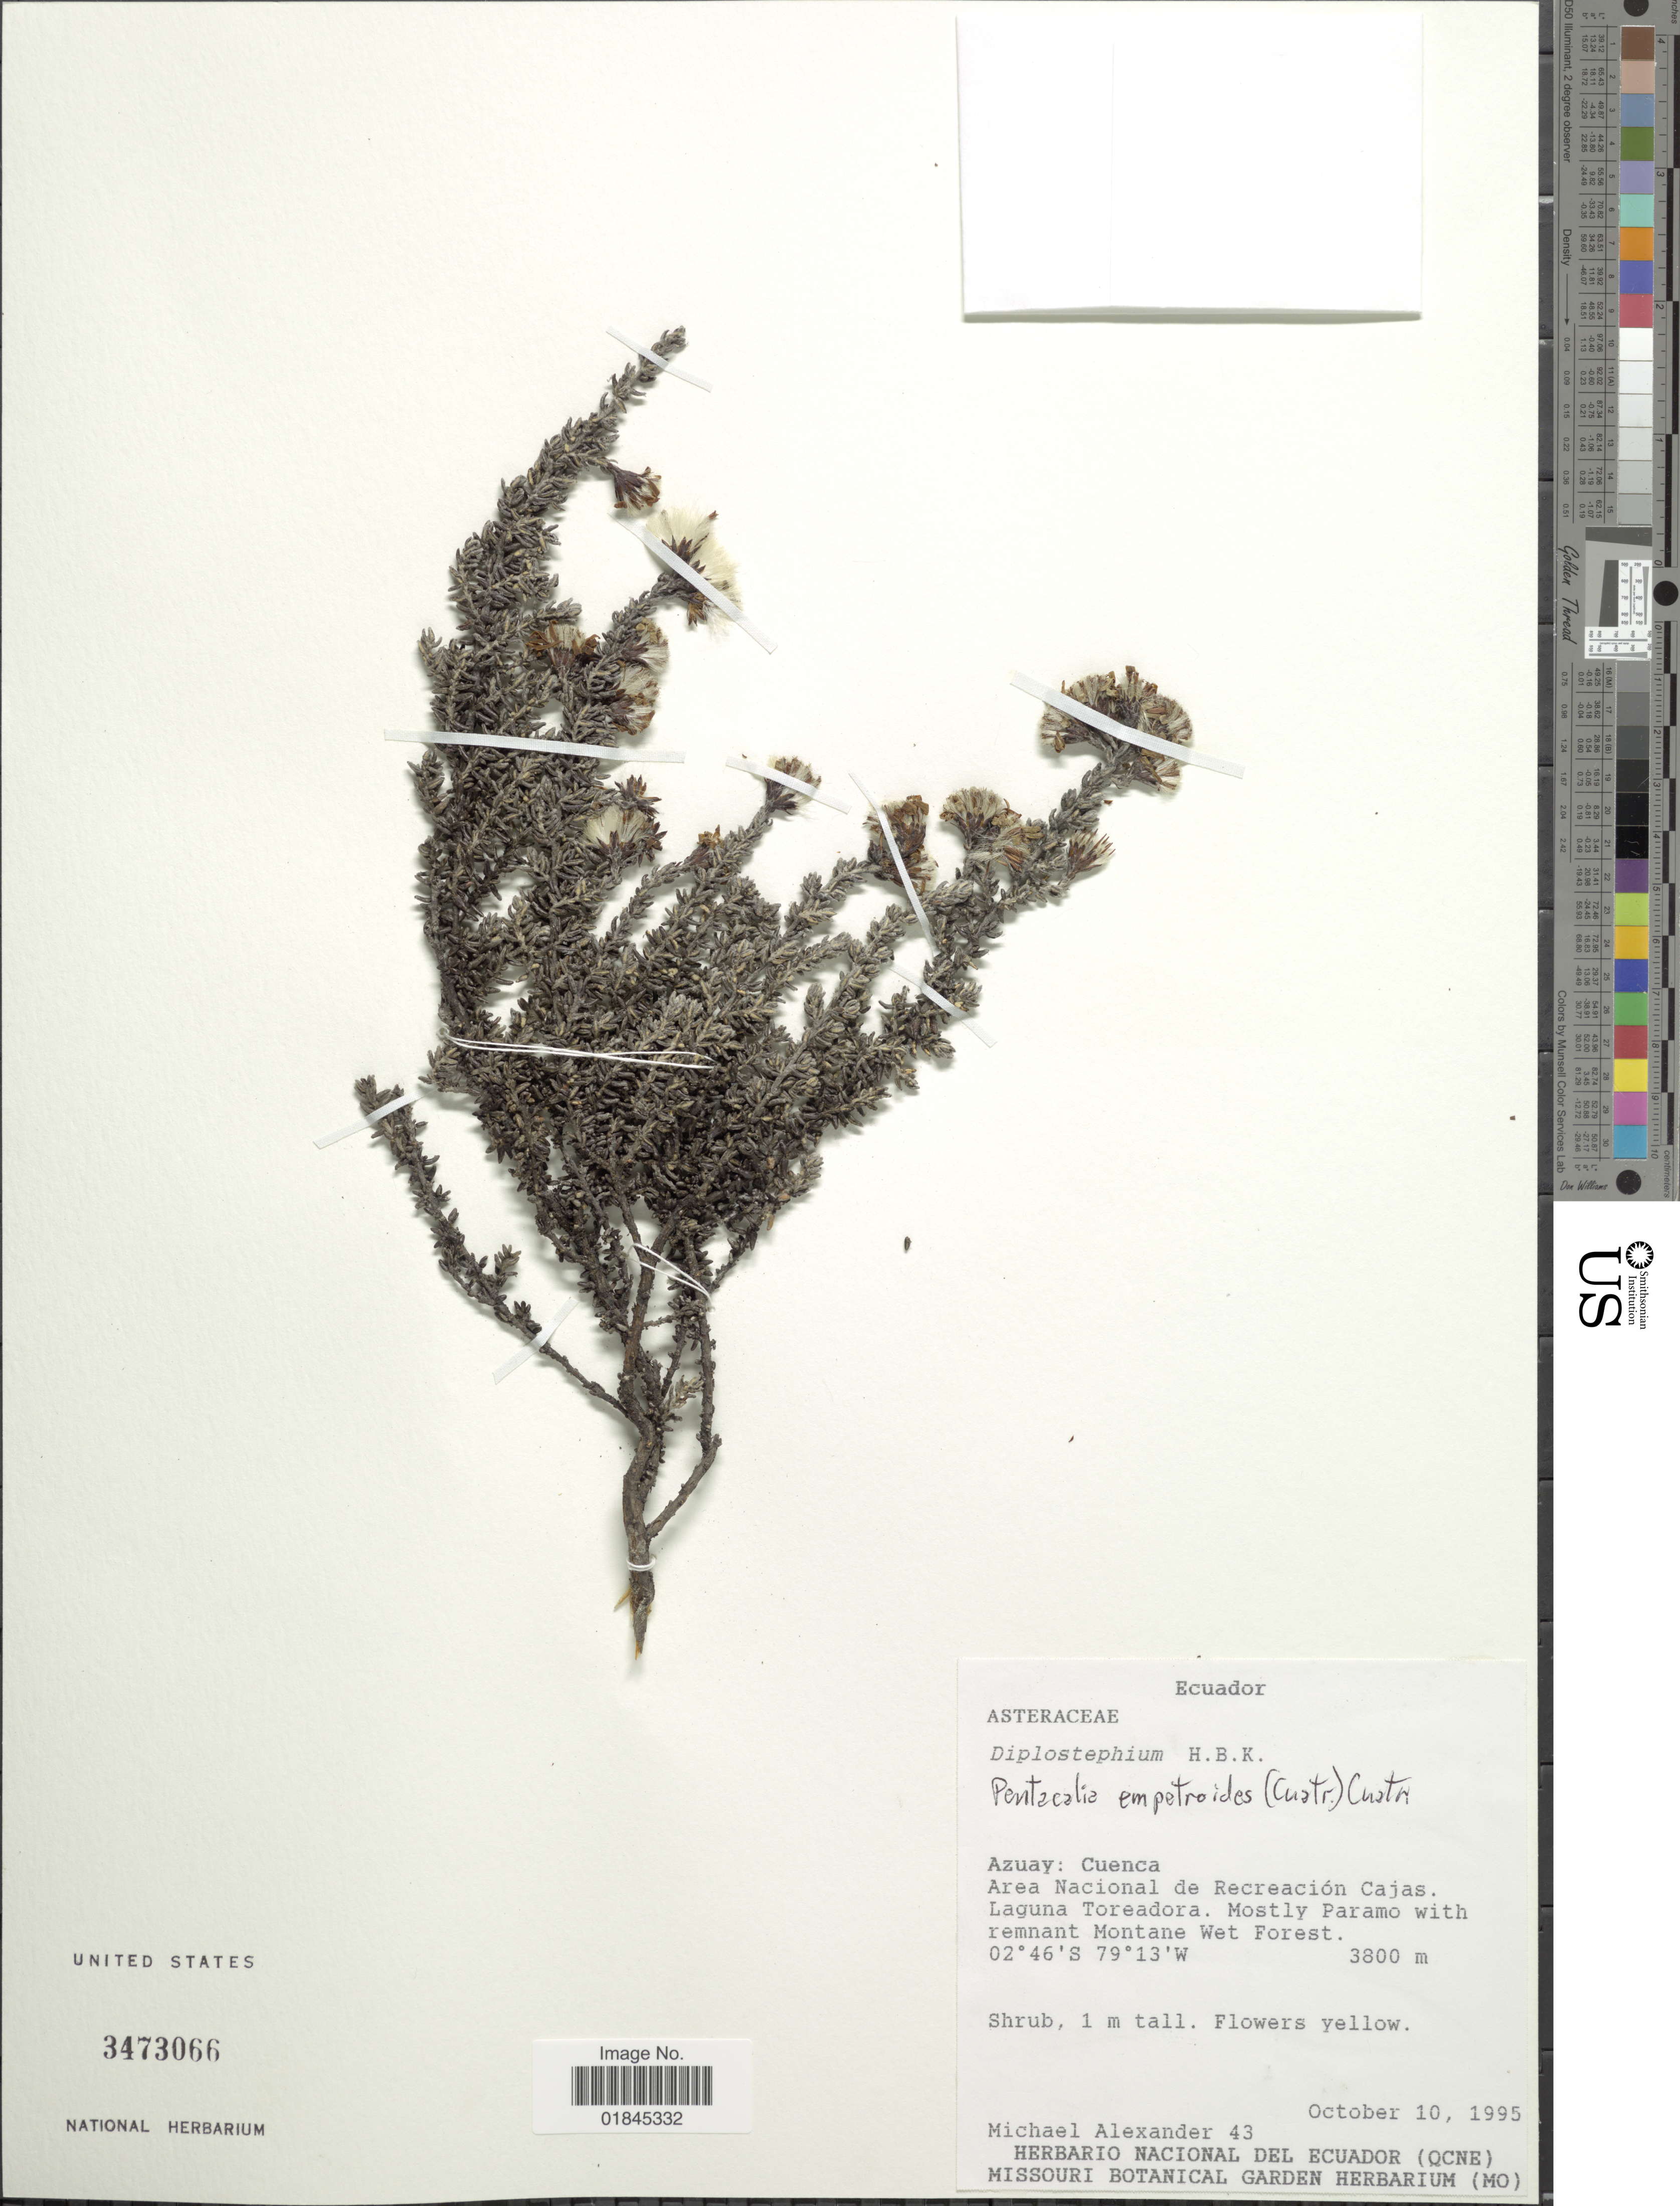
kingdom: Plantae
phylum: Tracheophyta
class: Magnoliopsida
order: Asterales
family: Asteraceae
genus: Pentacalia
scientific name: Pentacalia empetroides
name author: (Cuatrec.) Cuatrec.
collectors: M. L. Alexander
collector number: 43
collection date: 1995-10-10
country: Ecuador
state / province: Azuay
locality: Azuay: Cuenca. Area Nacional de Recreación Cajas. Laguna Toreadora. Mostly Paramo with remnant Montane Wet Forest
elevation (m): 3800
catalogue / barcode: US 3473066